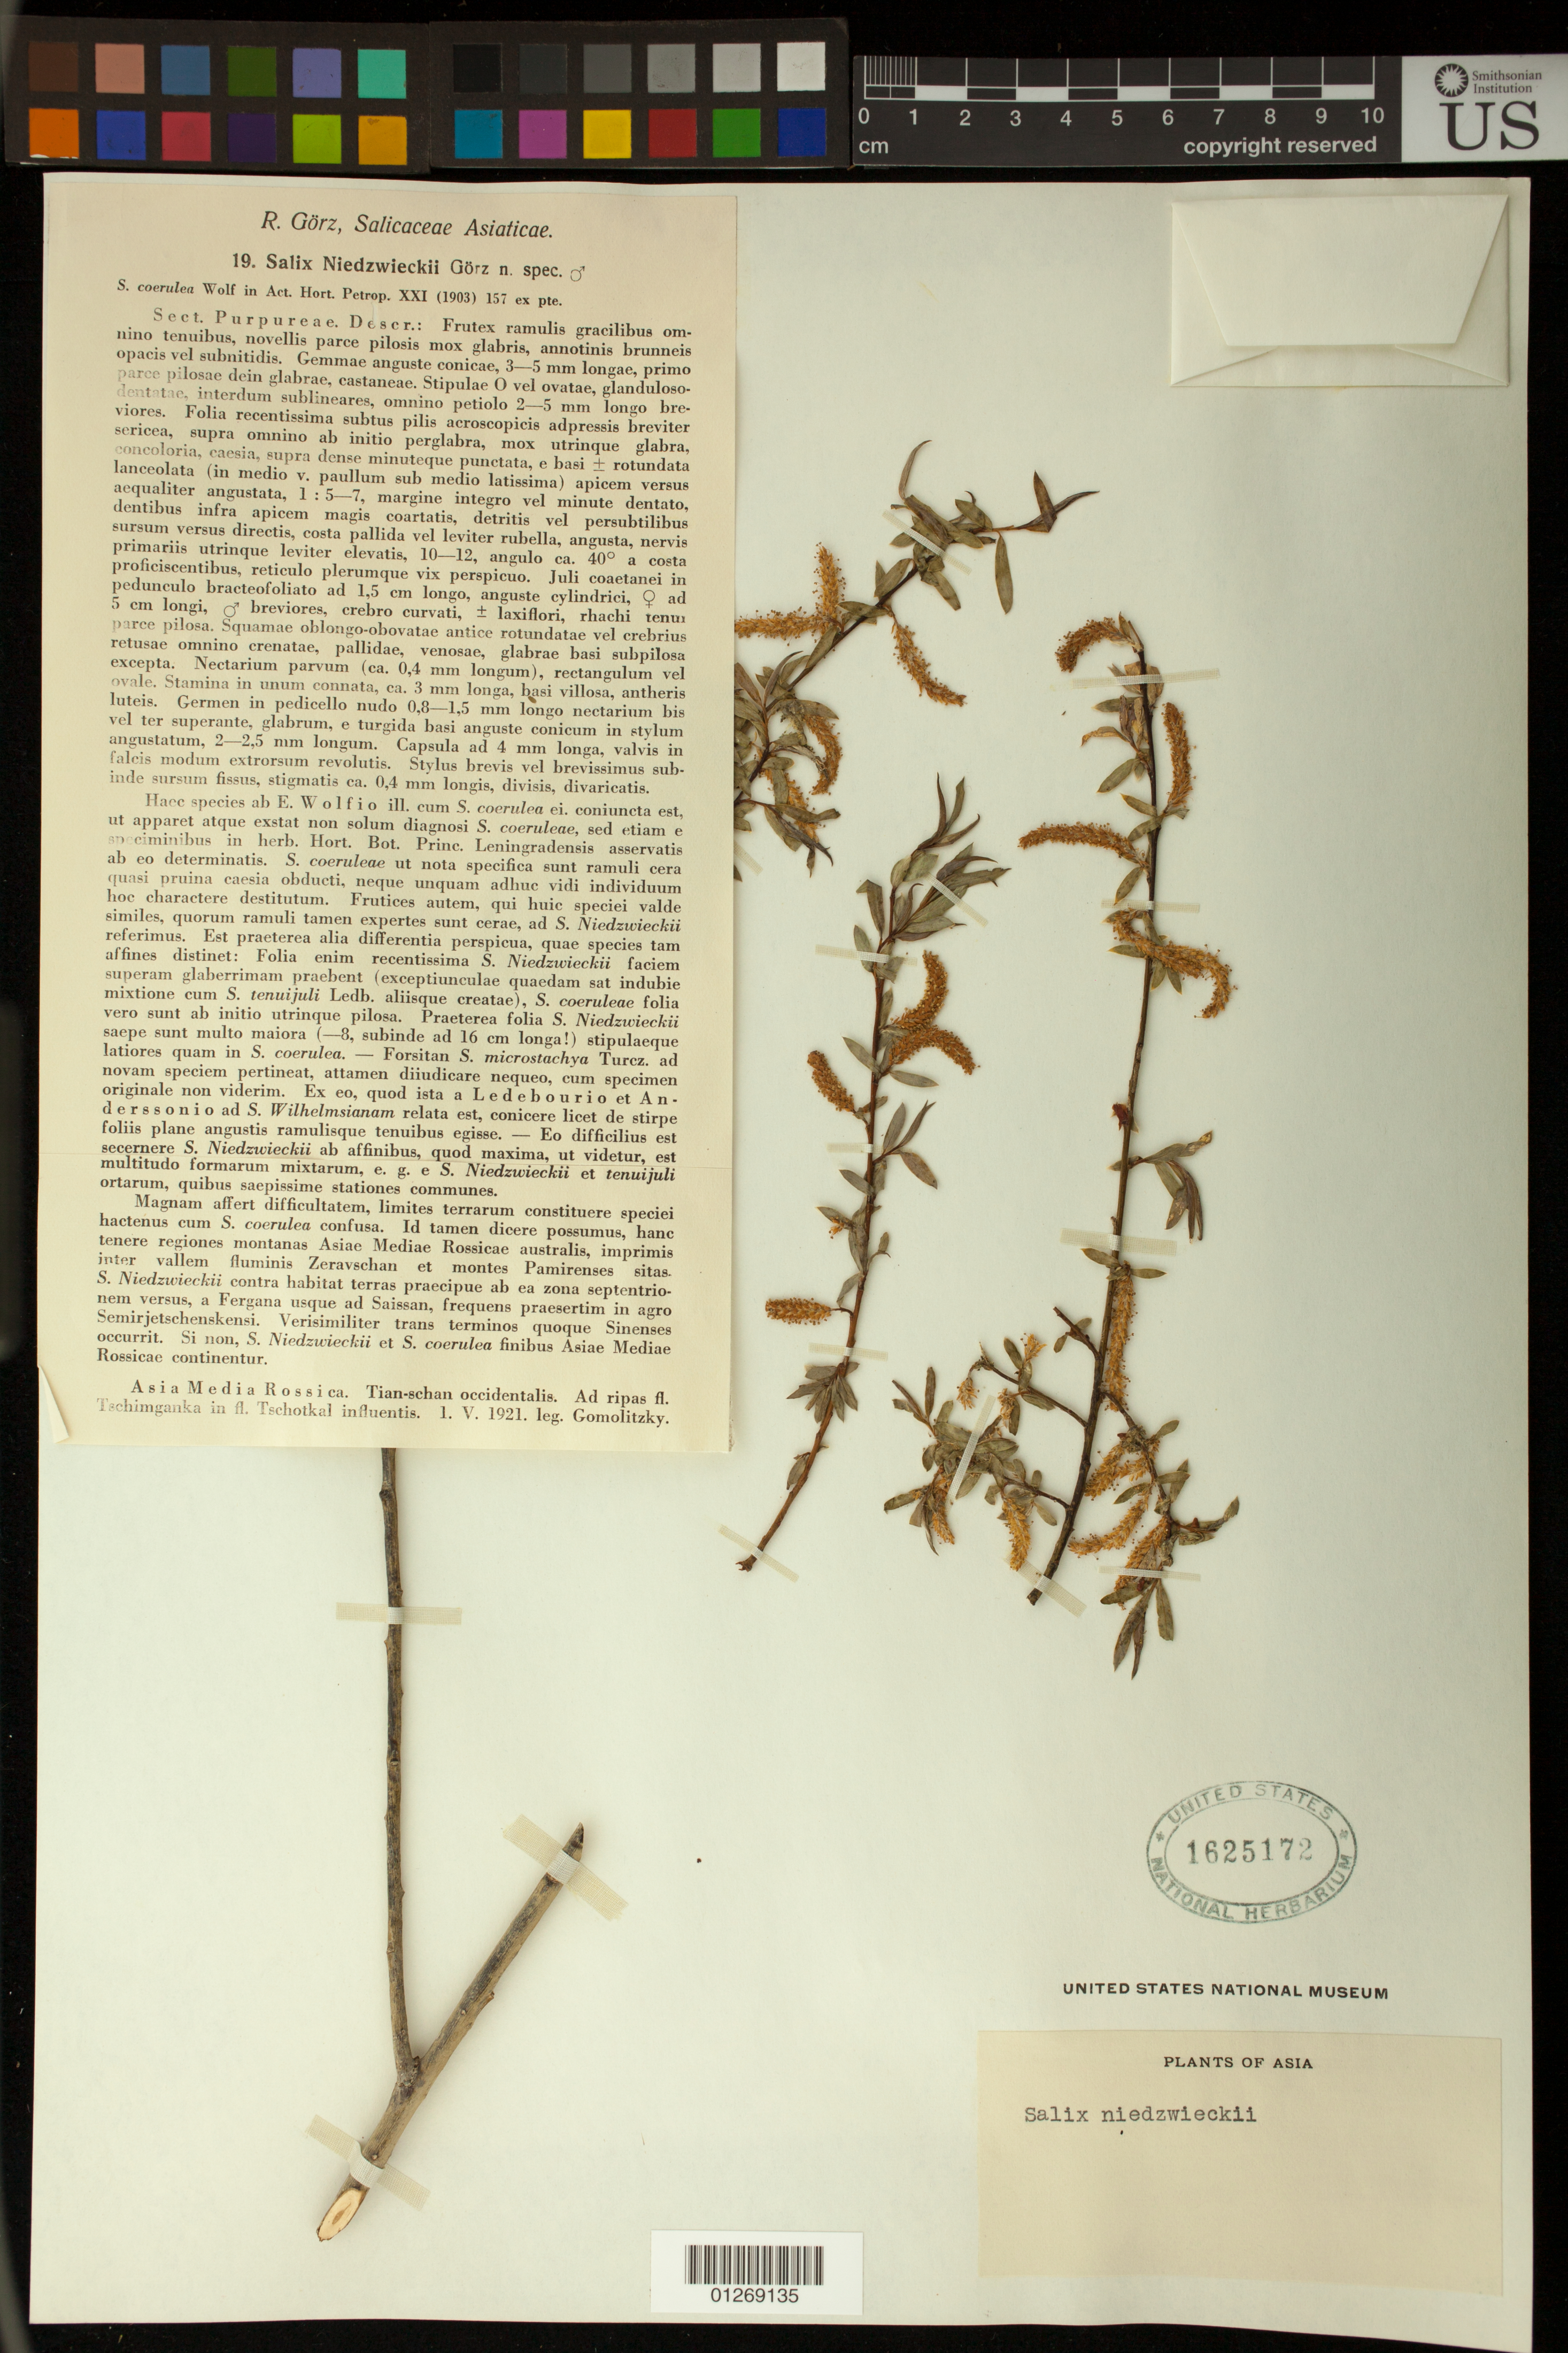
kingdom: Plantae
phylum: Tracheophyta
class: Magnoliopsida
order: Malpighiales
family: Salicaceae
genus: Salix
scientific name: Salix niedzwieckii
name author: Goerz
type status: Possible Type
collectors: -. Gomolitzky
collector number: Salic. Asiat. 20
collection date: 1929-05-01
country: Uzbekistan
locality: Asia Media Rossica. Tian-schan occidentalis. Ad ripas fl. Tschimganka in fl. Tschotkal influentis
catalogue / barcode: US 1625172